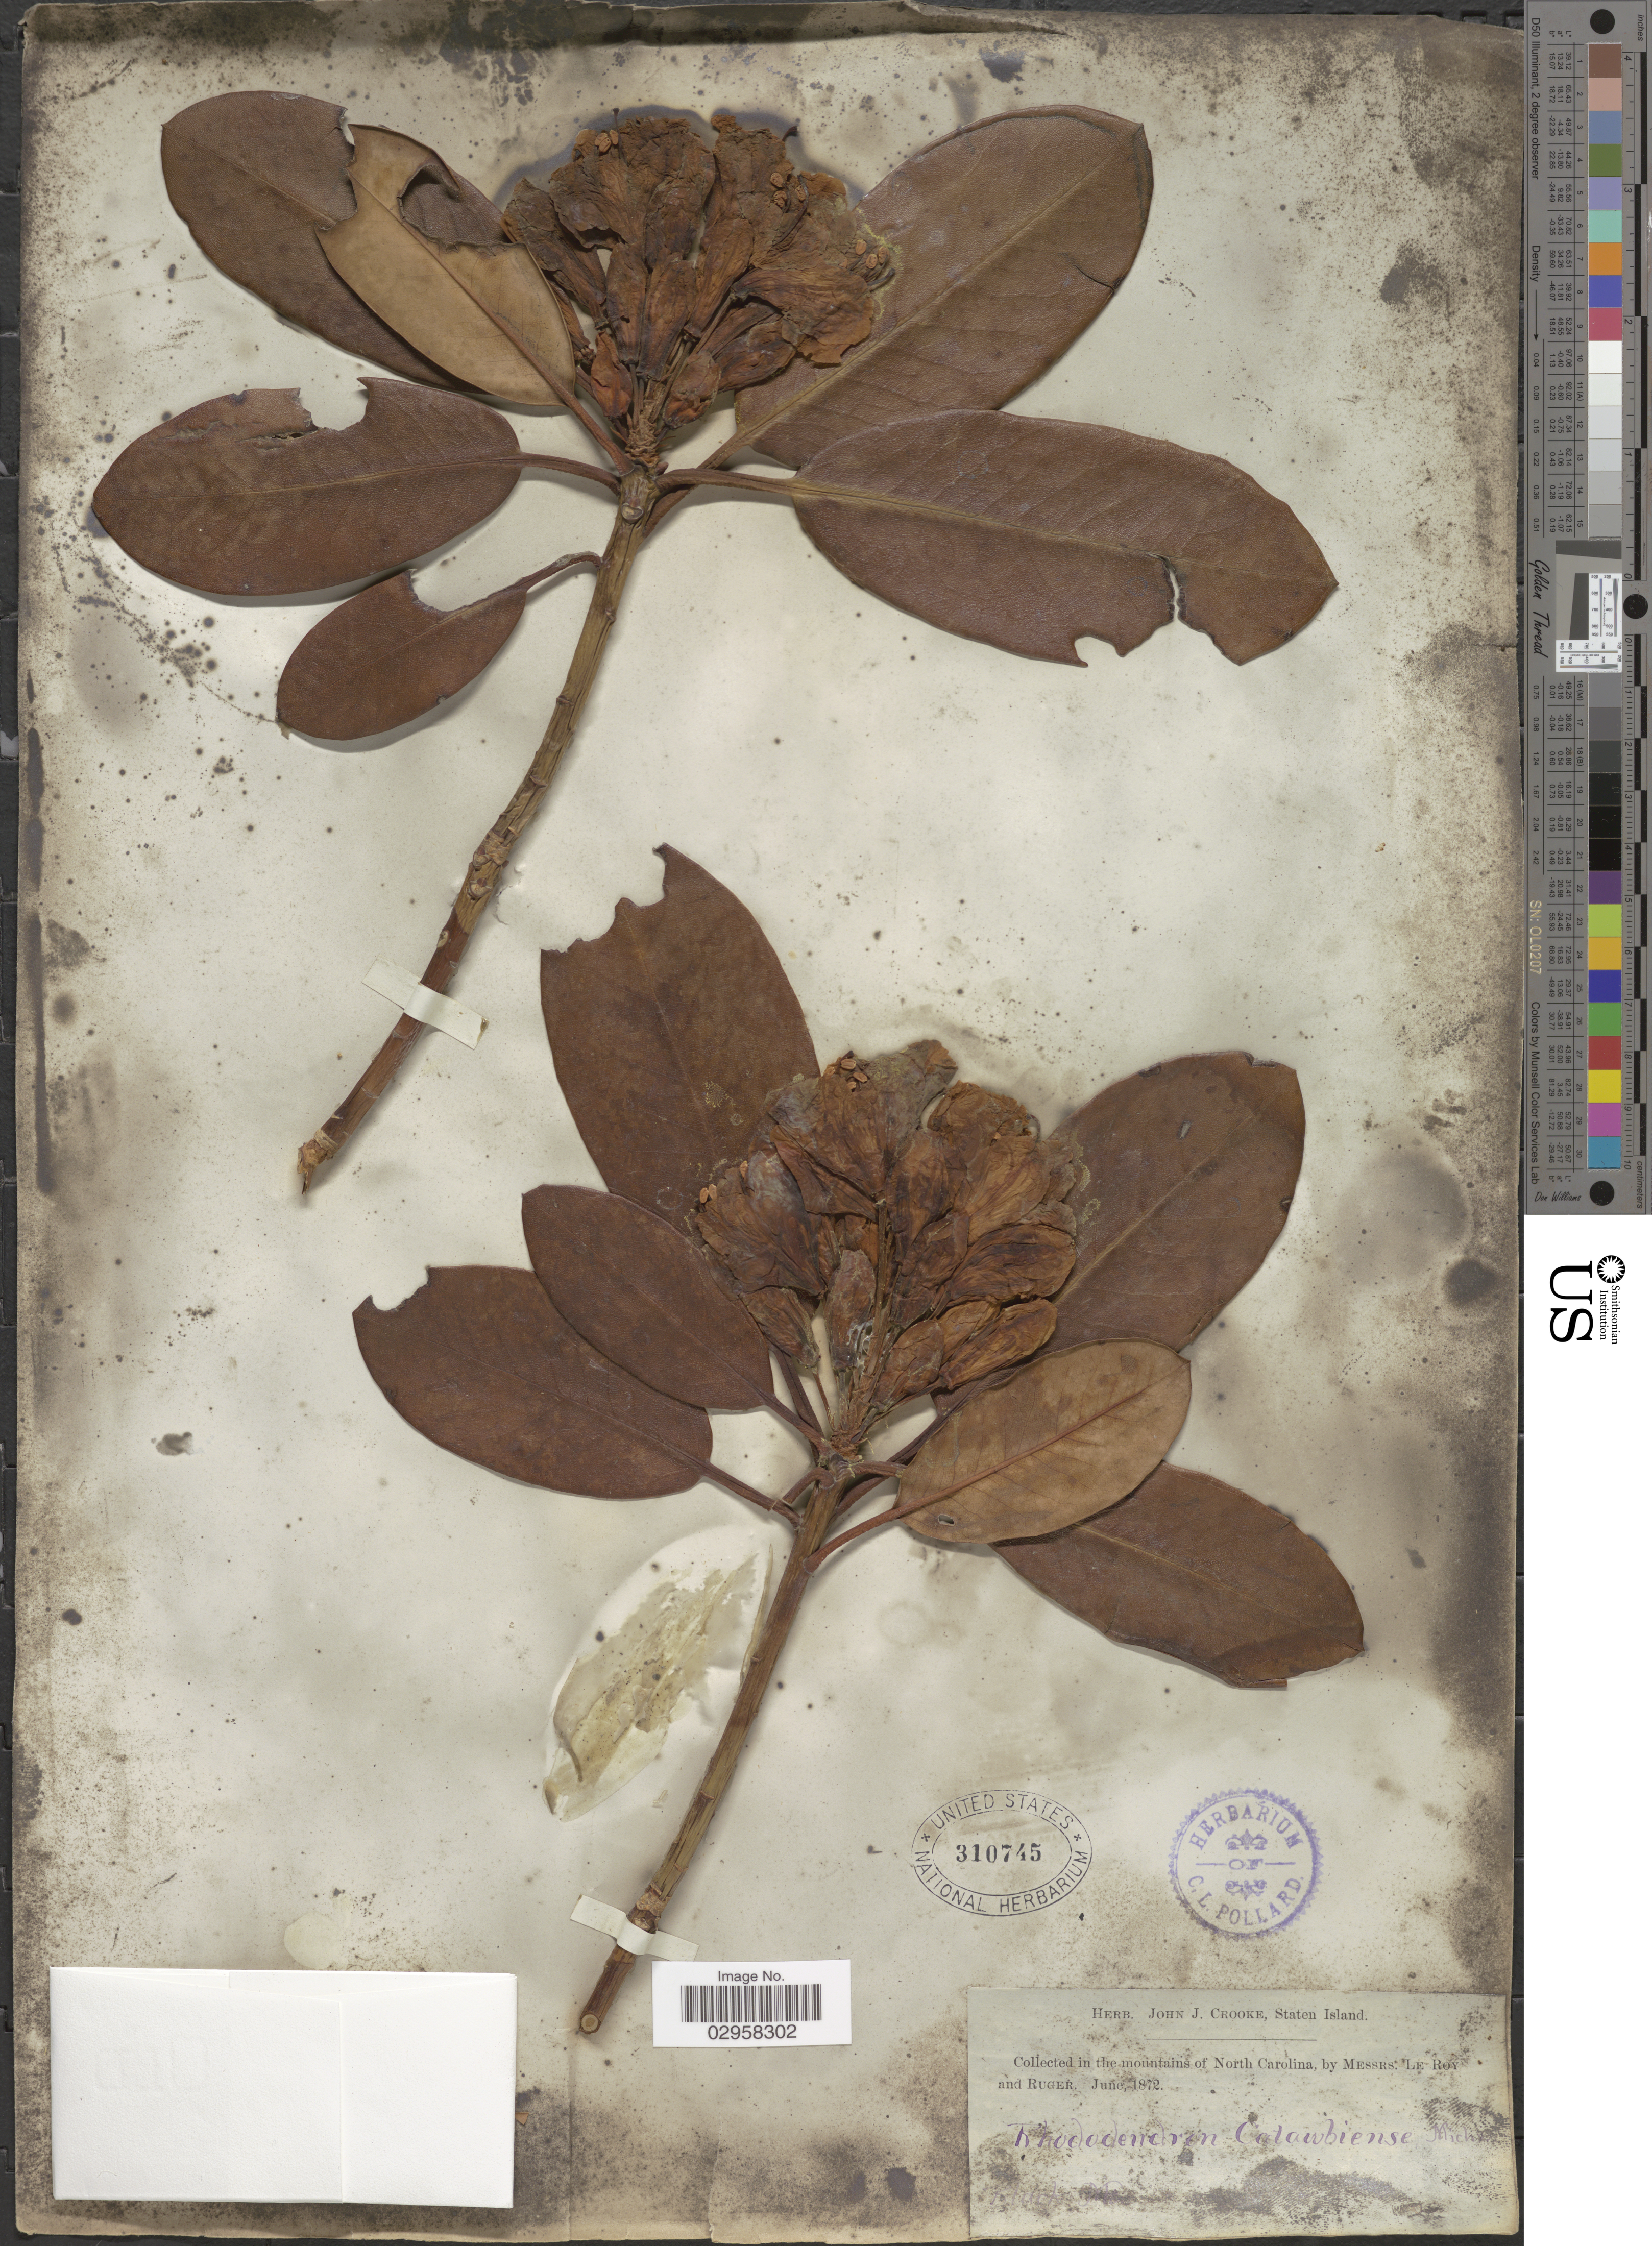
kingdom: Plantae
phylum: Tracheophyta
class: Magnoliopsida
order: Ericales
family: Ericaceae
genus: Rhododendron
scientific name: Rhododendron catawbiense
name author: Michx.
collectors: Le Roy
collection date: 1872-06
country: United States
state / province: North Carolina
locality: In the mountains of North Carolina.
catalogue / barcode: US 310745